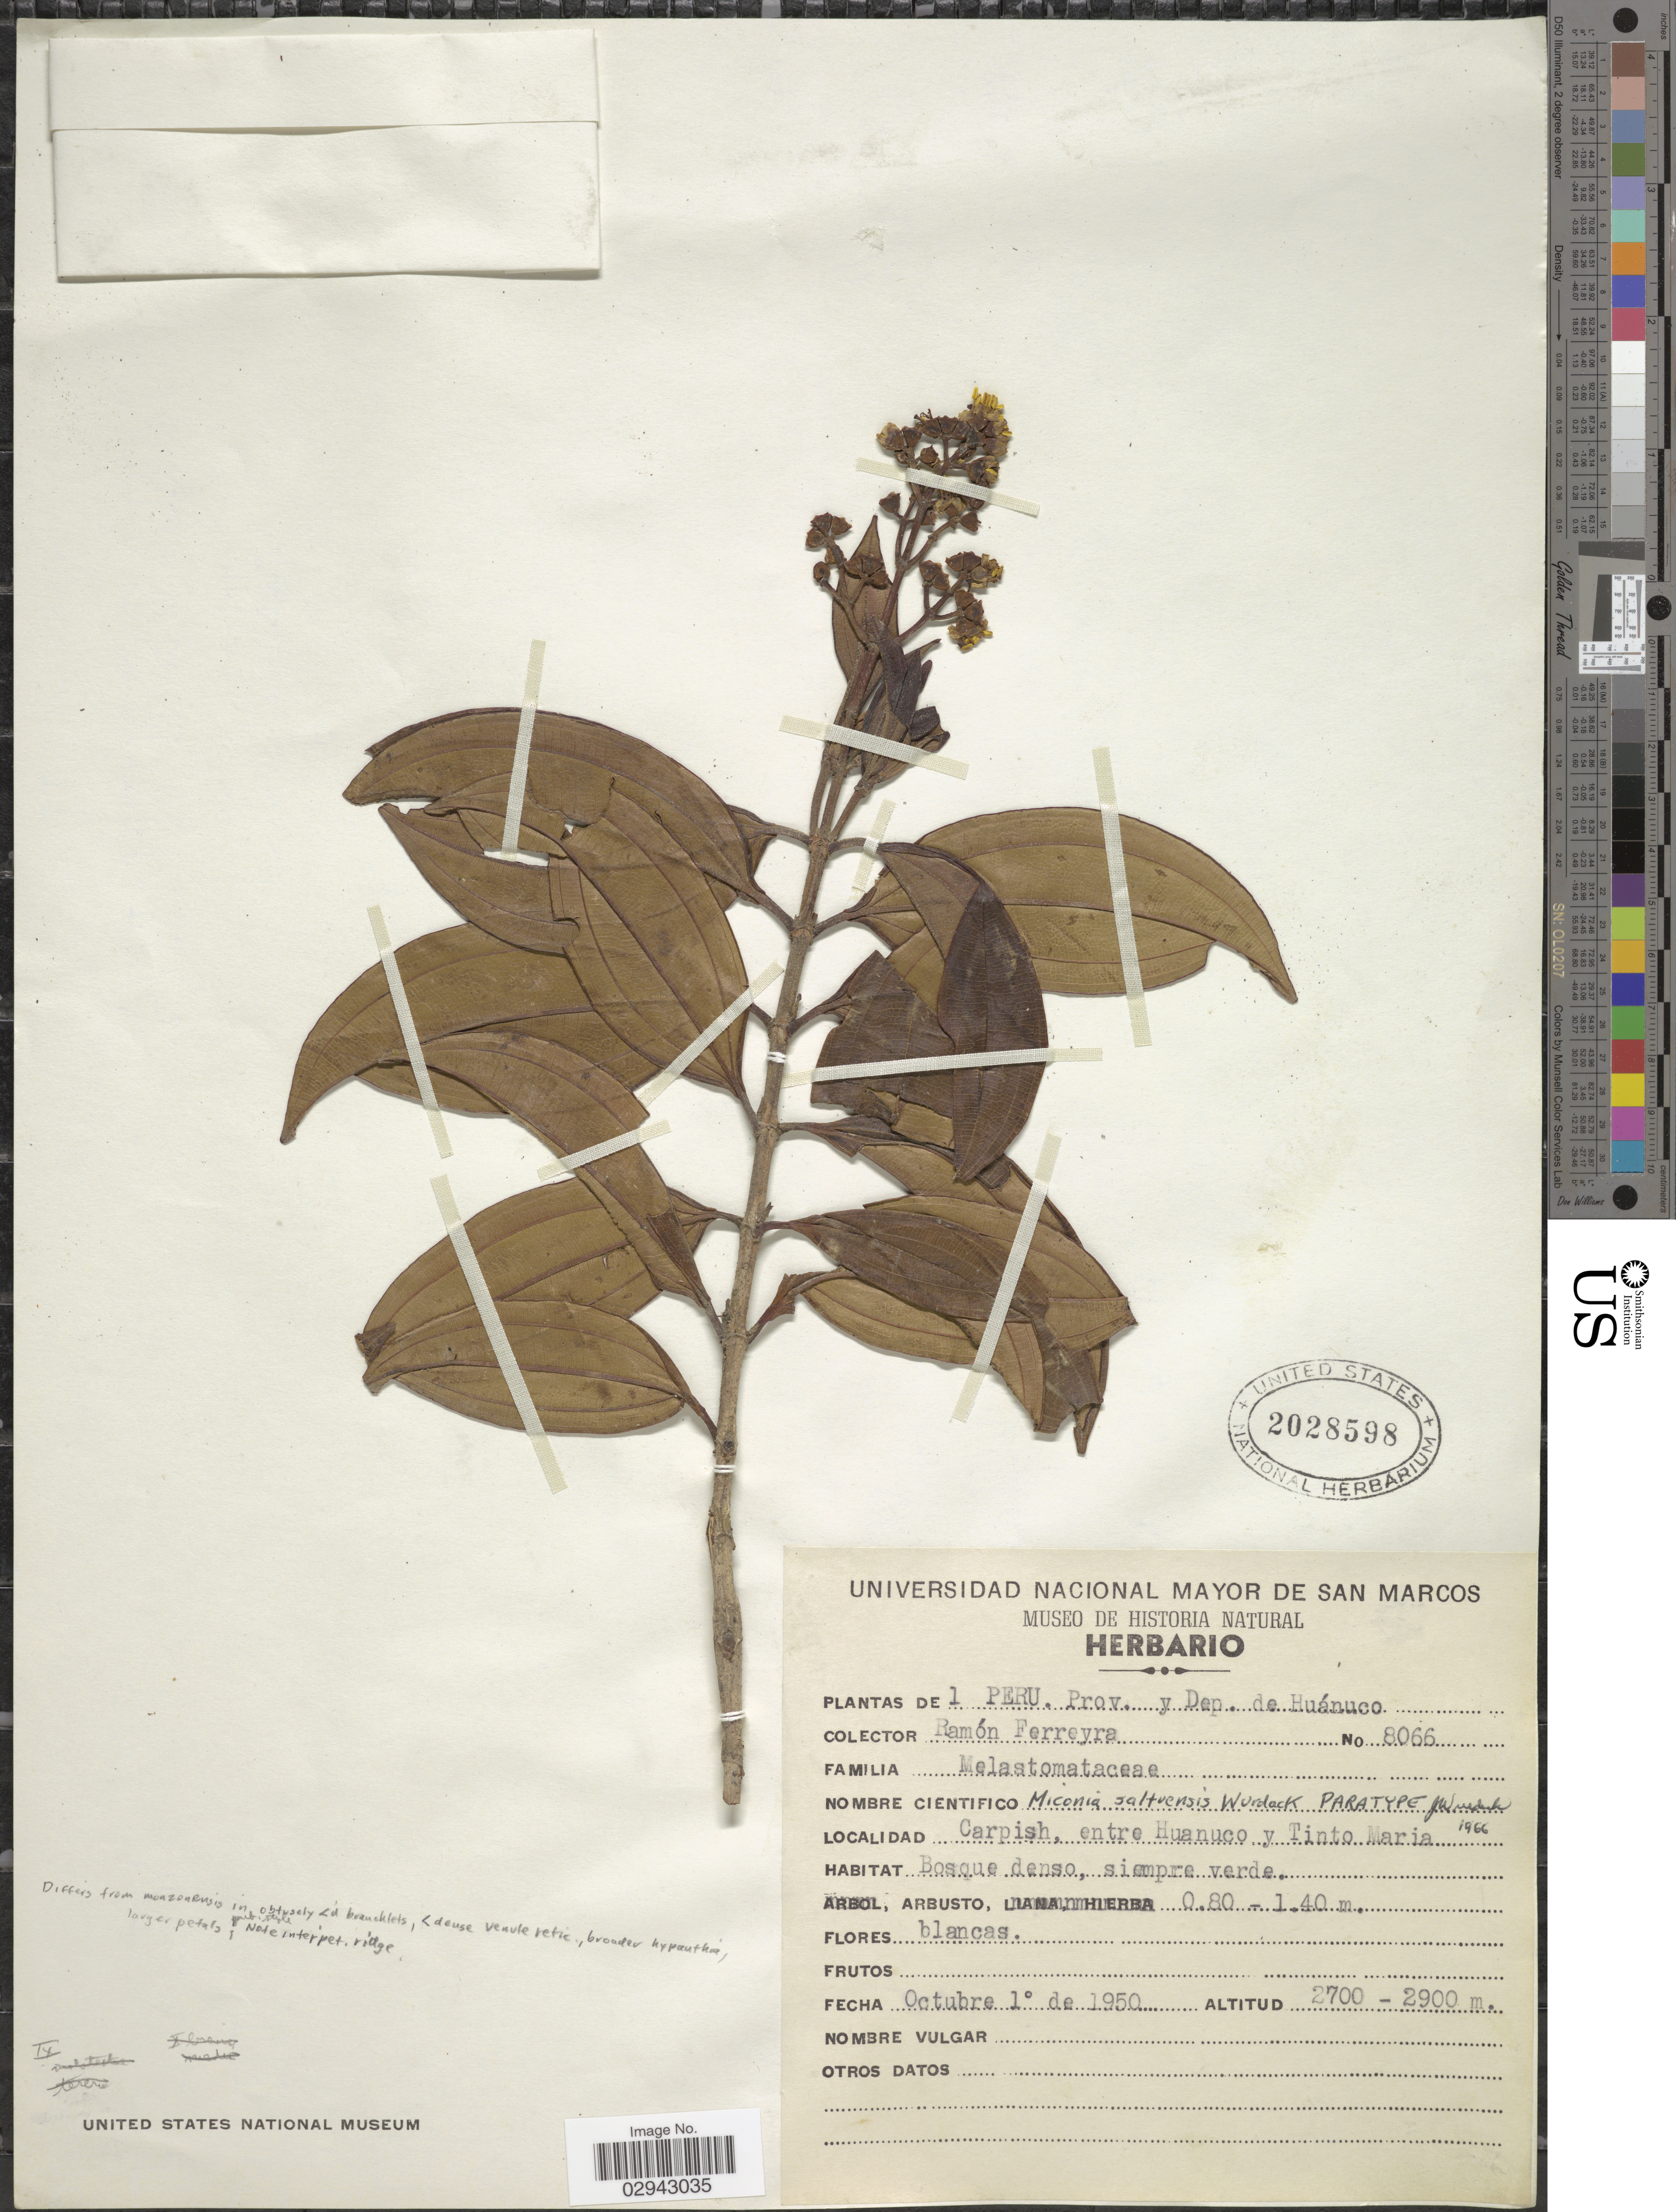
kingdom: Plantae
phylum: Tracheophyta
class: Magnoliopsida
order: Myrtales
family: Melastomataceae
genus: Miconia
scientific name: Miconia saltuensis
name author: Wurdack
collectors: R. A. Ferreyra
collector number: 8066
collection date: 1950-10-01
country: Peru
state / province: Huánuco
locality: Prov. y Dep. de Huánuco. Carpish, entre Huanuco y Tinto Maria.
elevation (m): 2700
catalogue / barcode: US 2028598